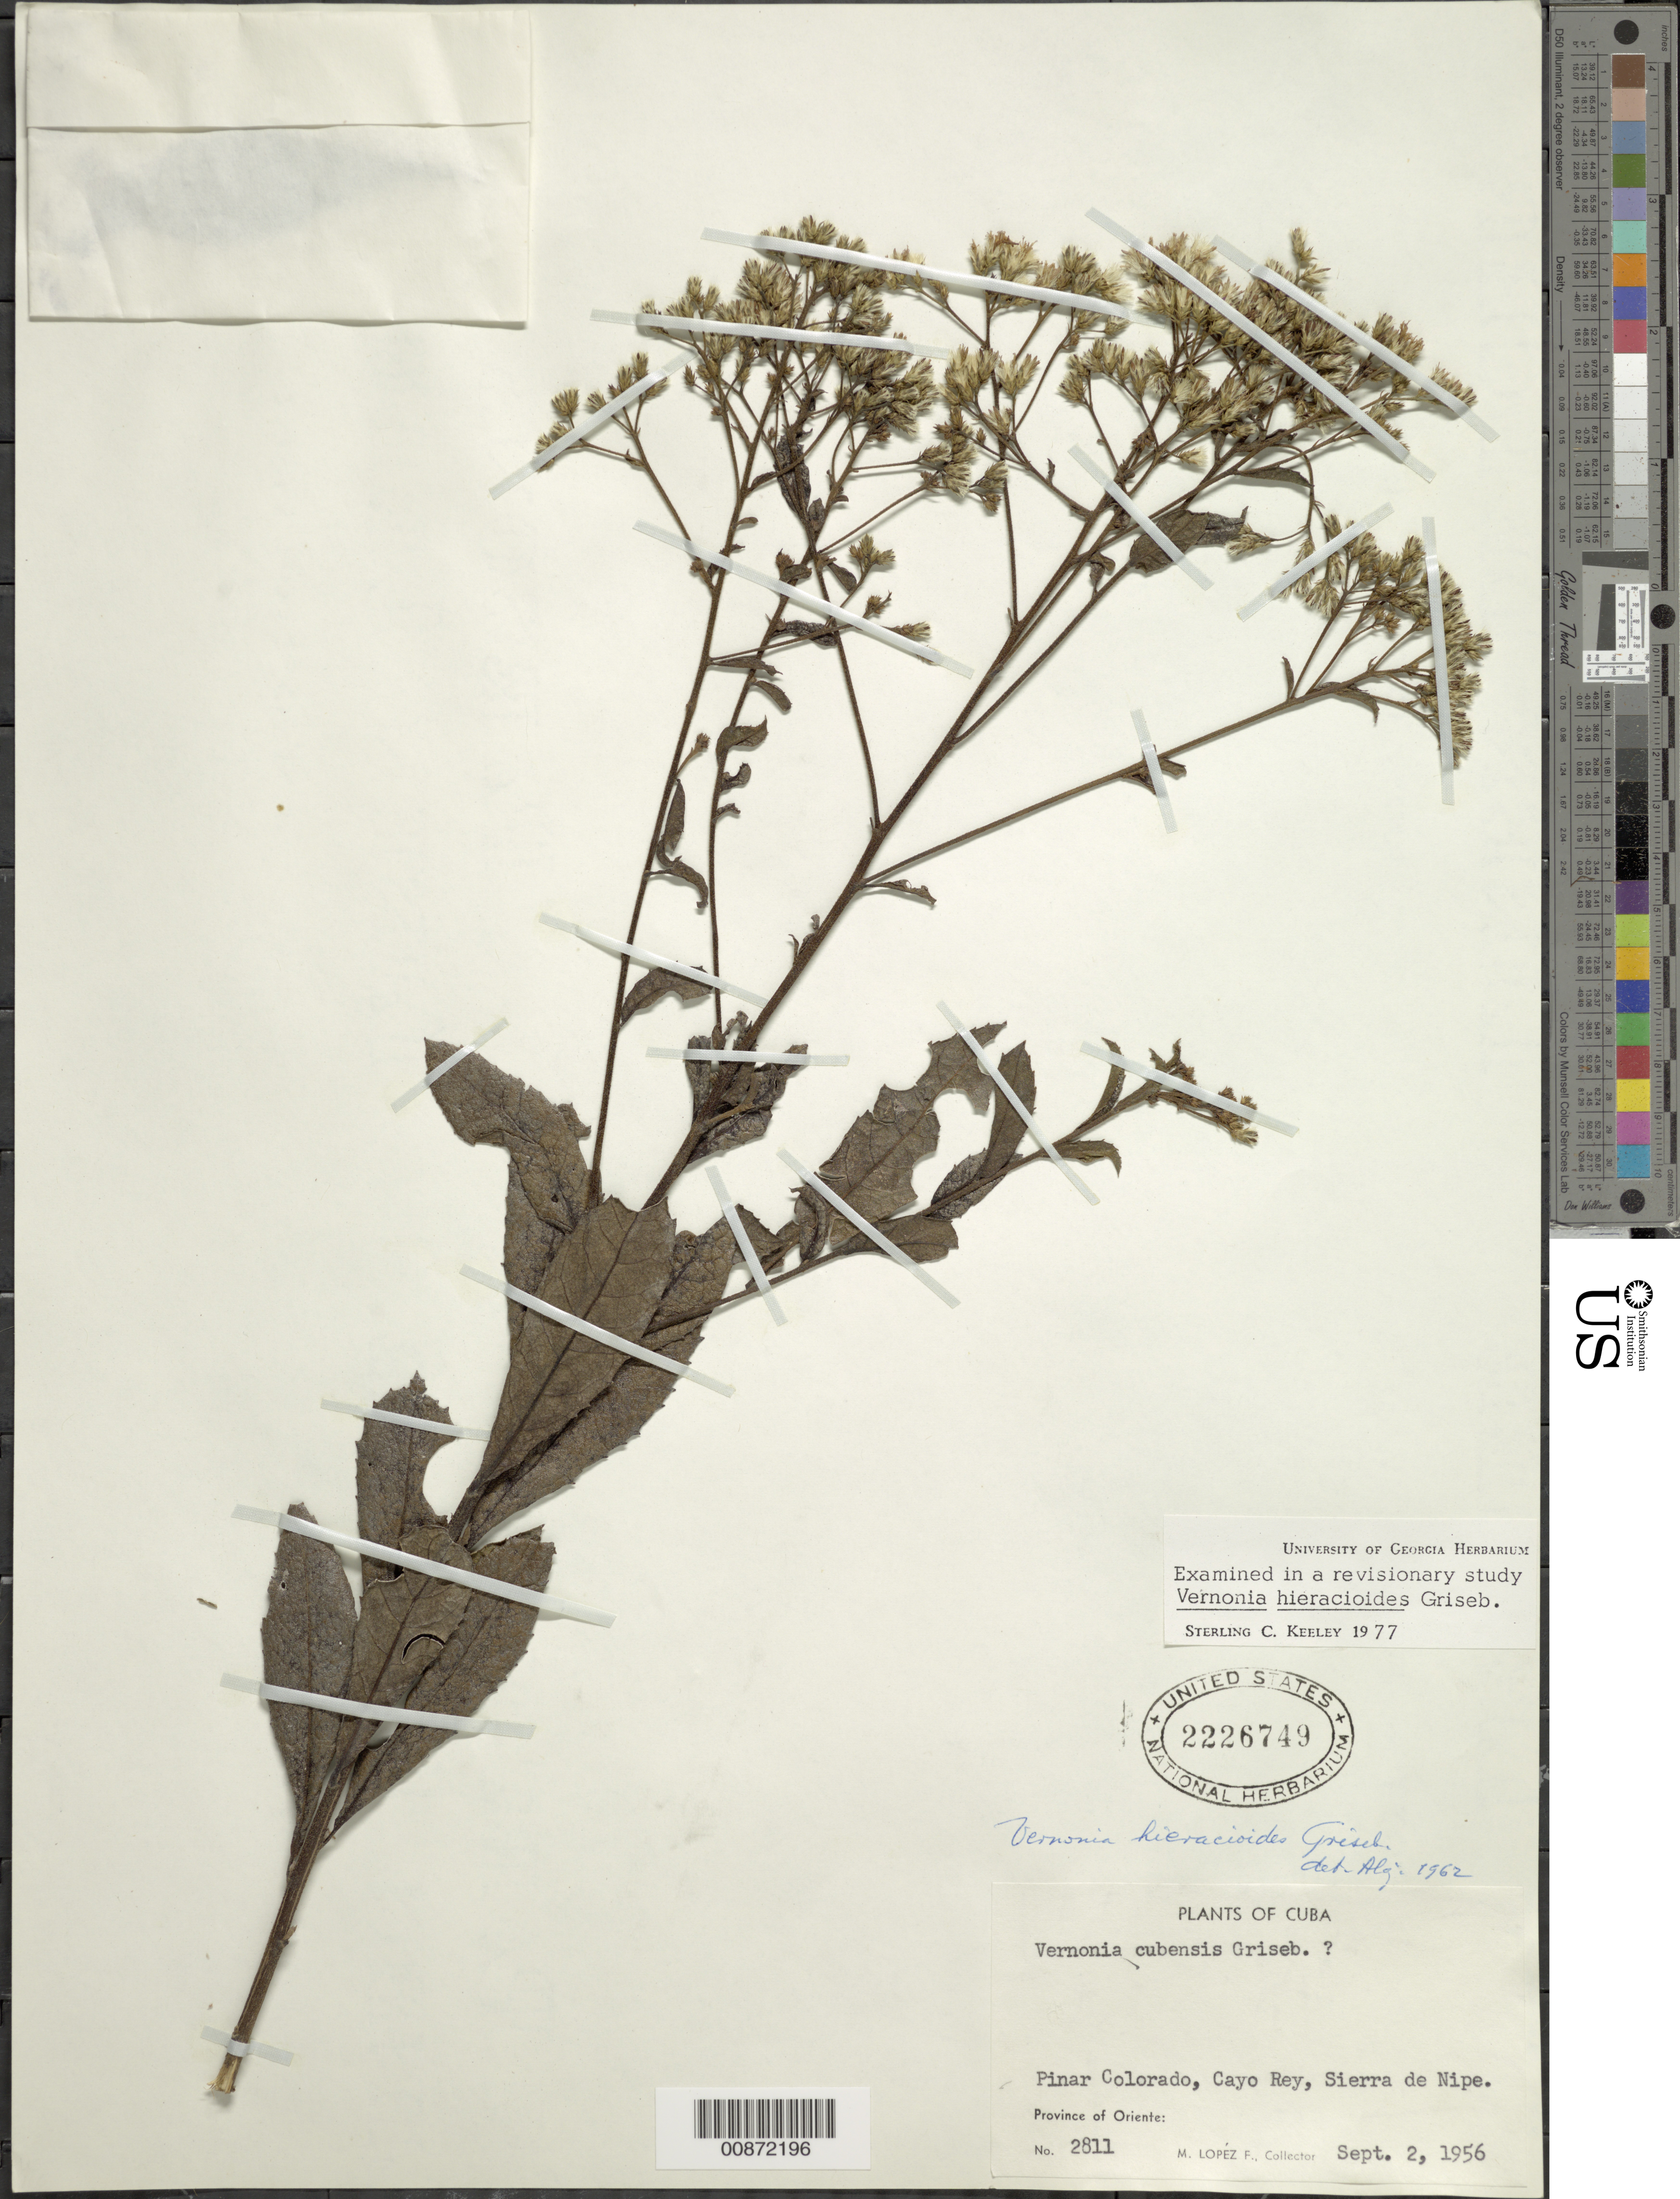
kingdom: Plantae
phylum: Tracheophyta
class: Magnoliopsida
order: Asterales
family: Asteraceae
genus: Vernonanthura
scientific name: Vernonanthura hieracioides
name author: (Griseb.) H. Rob.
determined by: Liogier, Alain H.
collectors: M. López Figueiras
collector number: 2811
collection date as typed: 02 Sep 1956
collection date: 1956-09-02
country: Cuba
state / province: Oriente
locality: Pinar Colorado, Cayo Rey, Sierra de Nipe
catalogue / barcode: US 2226749